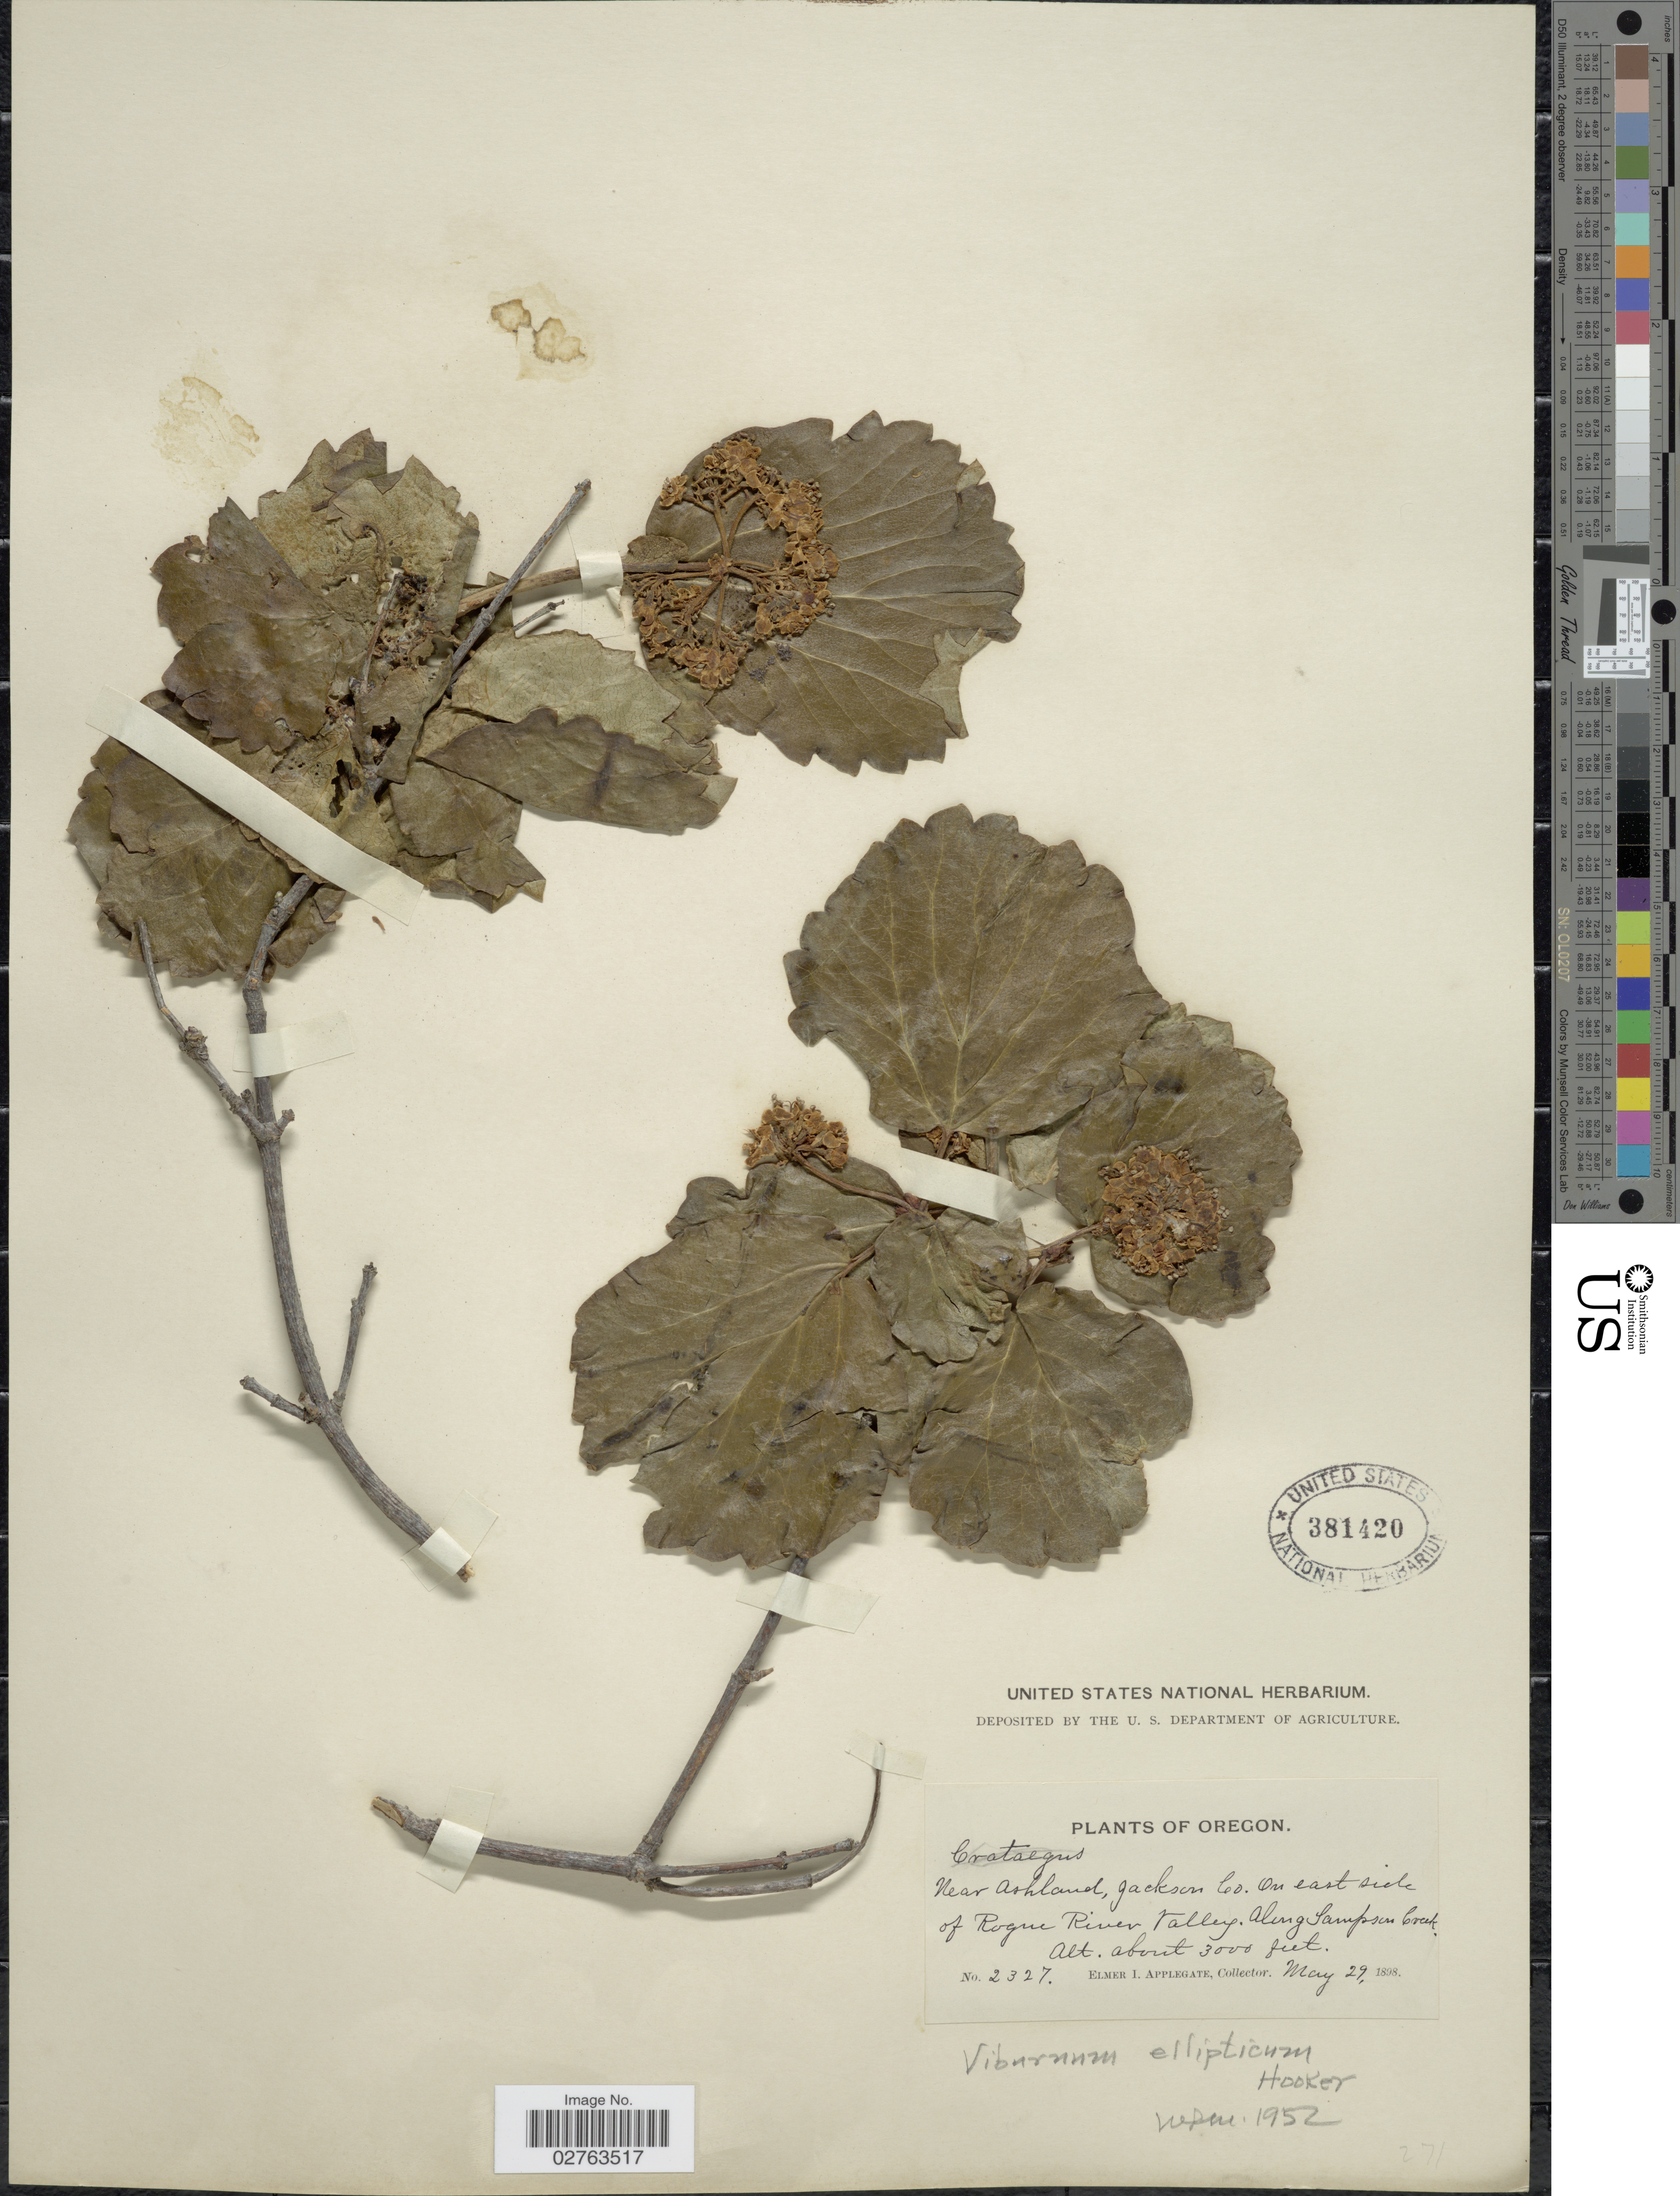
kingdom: Plantae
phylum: Tracheophyta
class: Magnoliopsida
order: Dipsacales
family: Viburnaceae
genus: Viburnum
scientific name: Viburnum ellipticum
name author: Hook.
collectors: E. I. Applegate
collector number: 2327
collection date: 1898-05-29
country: United States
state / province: Oregon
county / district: Jackson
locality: Near Ashland, Jackson Co. On east side of Rogue River Valley, Along Sampson Creek.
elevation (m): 914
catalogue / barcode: US 381420